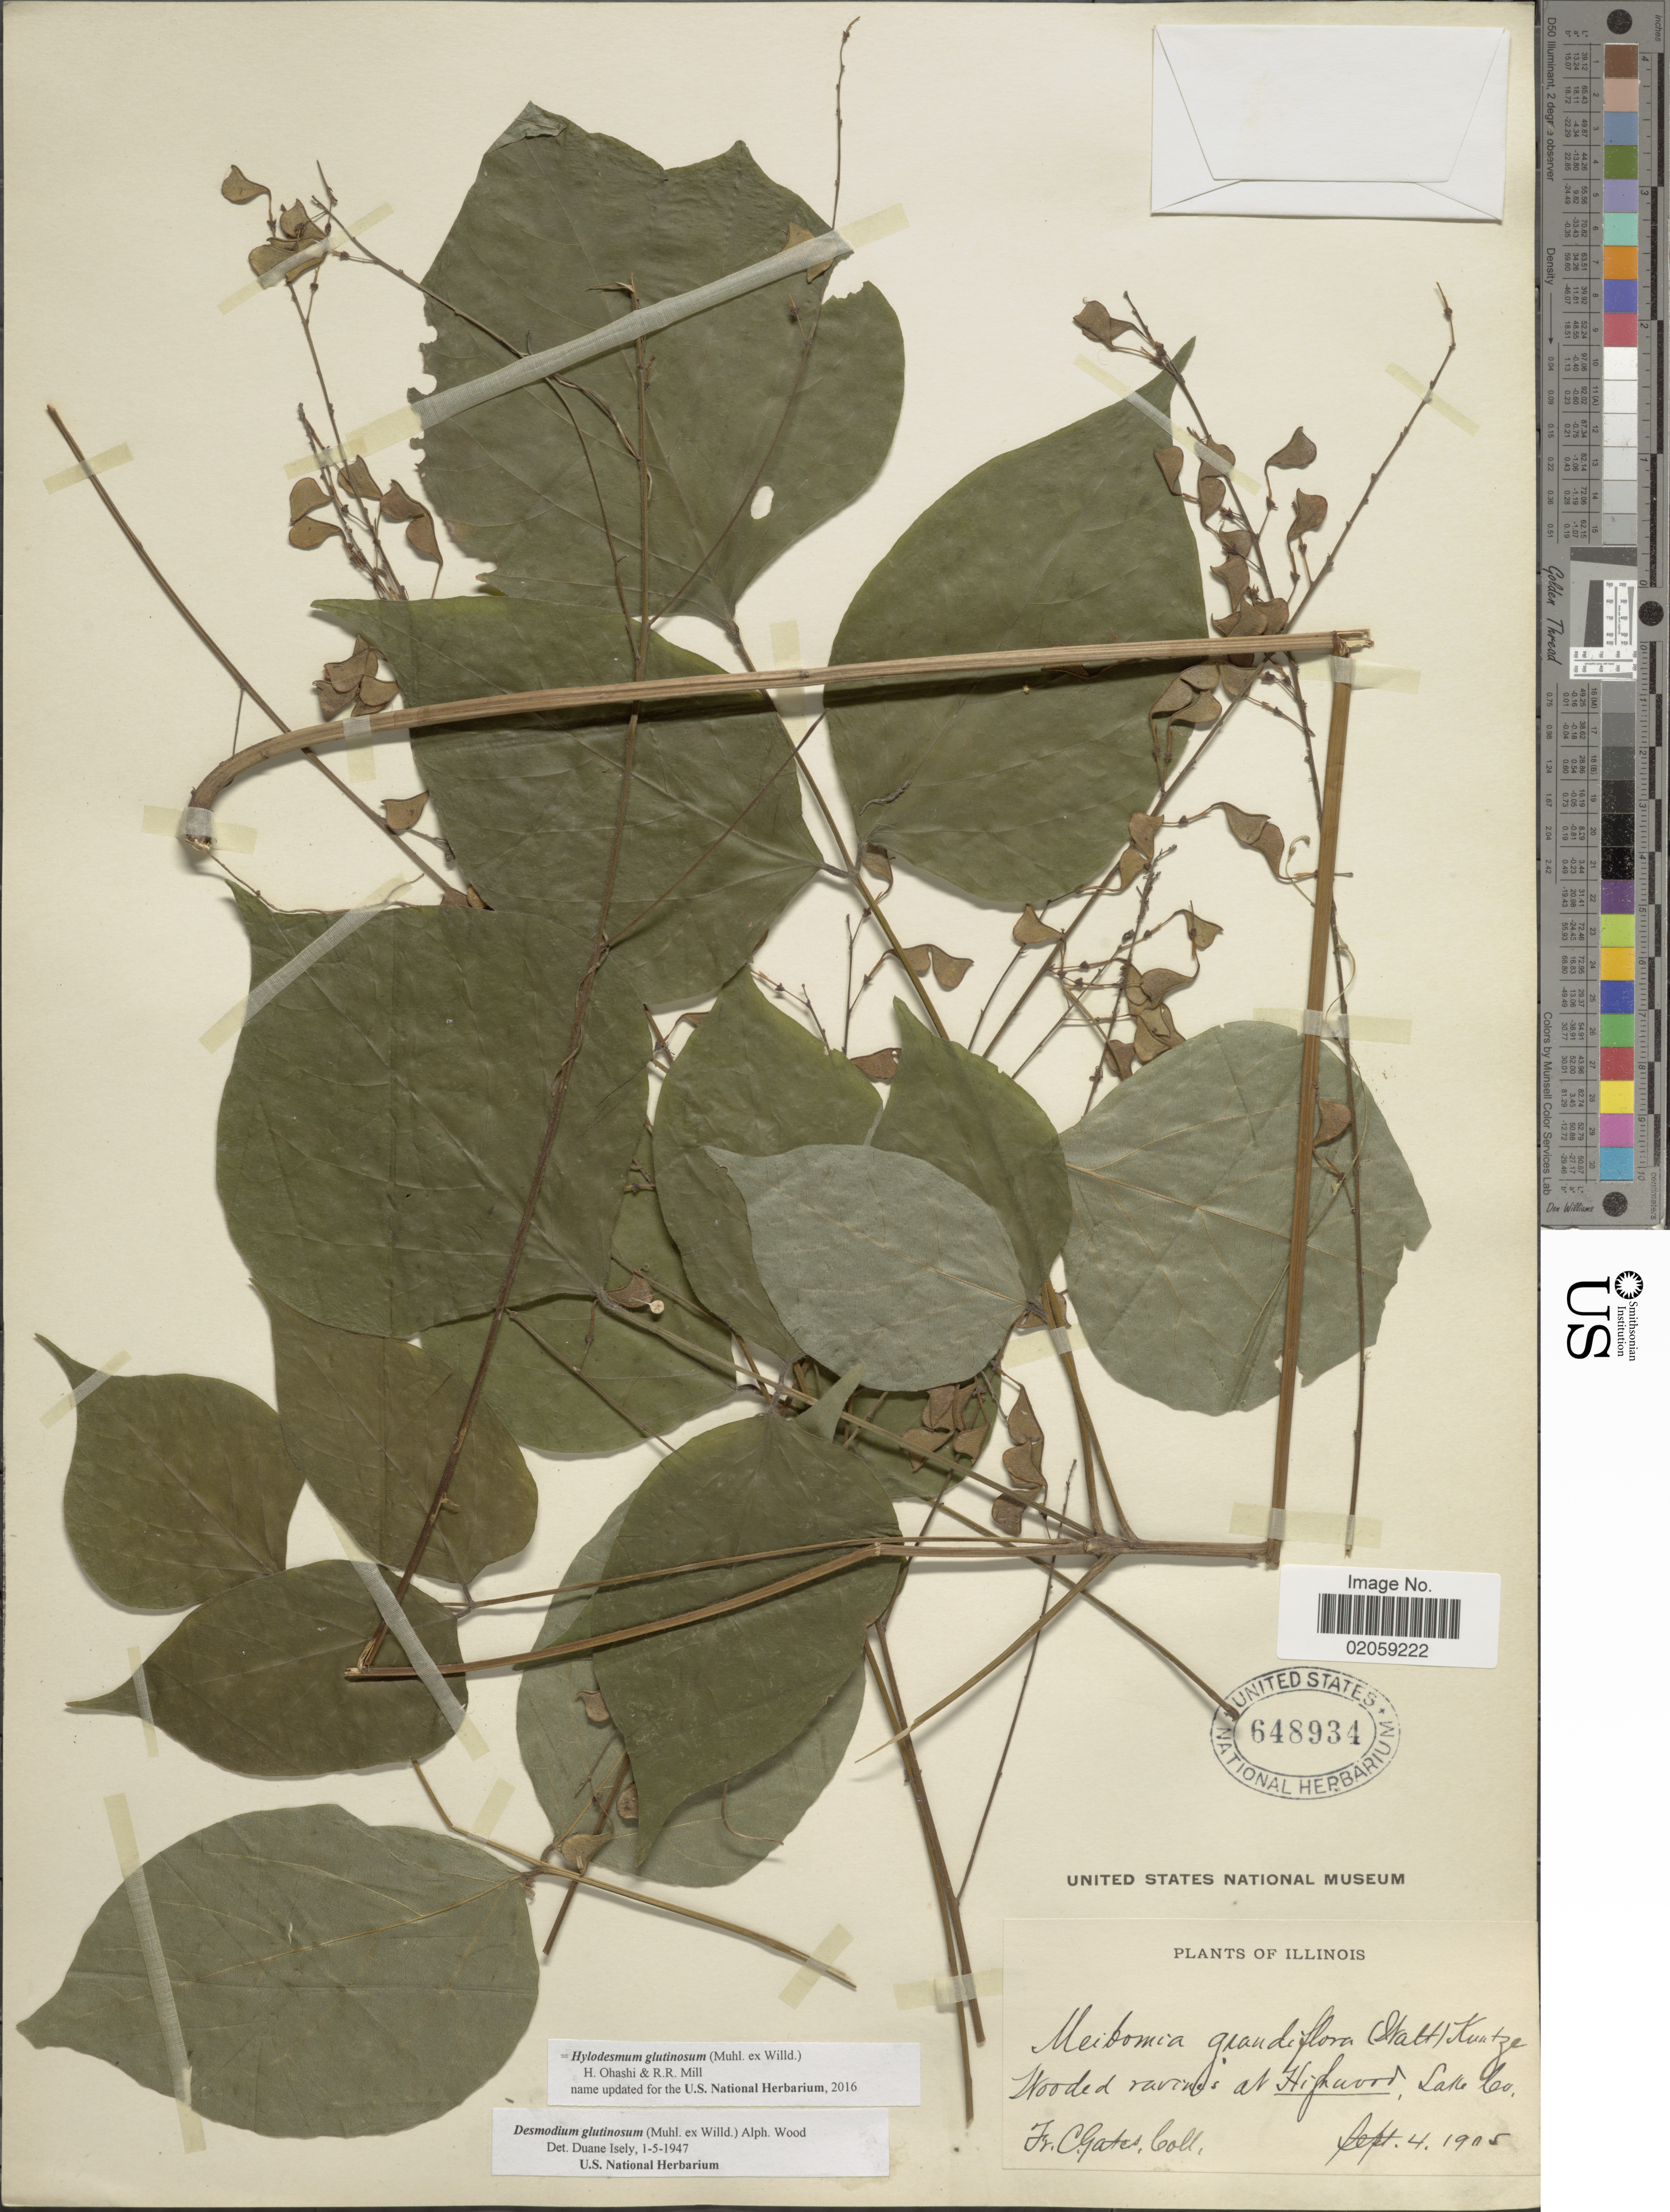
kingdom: Plantae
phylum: Tracheophyta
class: Magnoliopsida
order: Fabales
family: Fabaceae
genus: Hylodesmum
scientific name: Hylodesmum glutinosum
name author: (Muhl. ex Willd.) H. Ohashi & R.R. Mill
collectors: F. C. Gates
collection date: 1905-09-04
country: United States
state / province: Illinois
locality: Highwood, Lake Co.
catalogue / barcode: US 648934